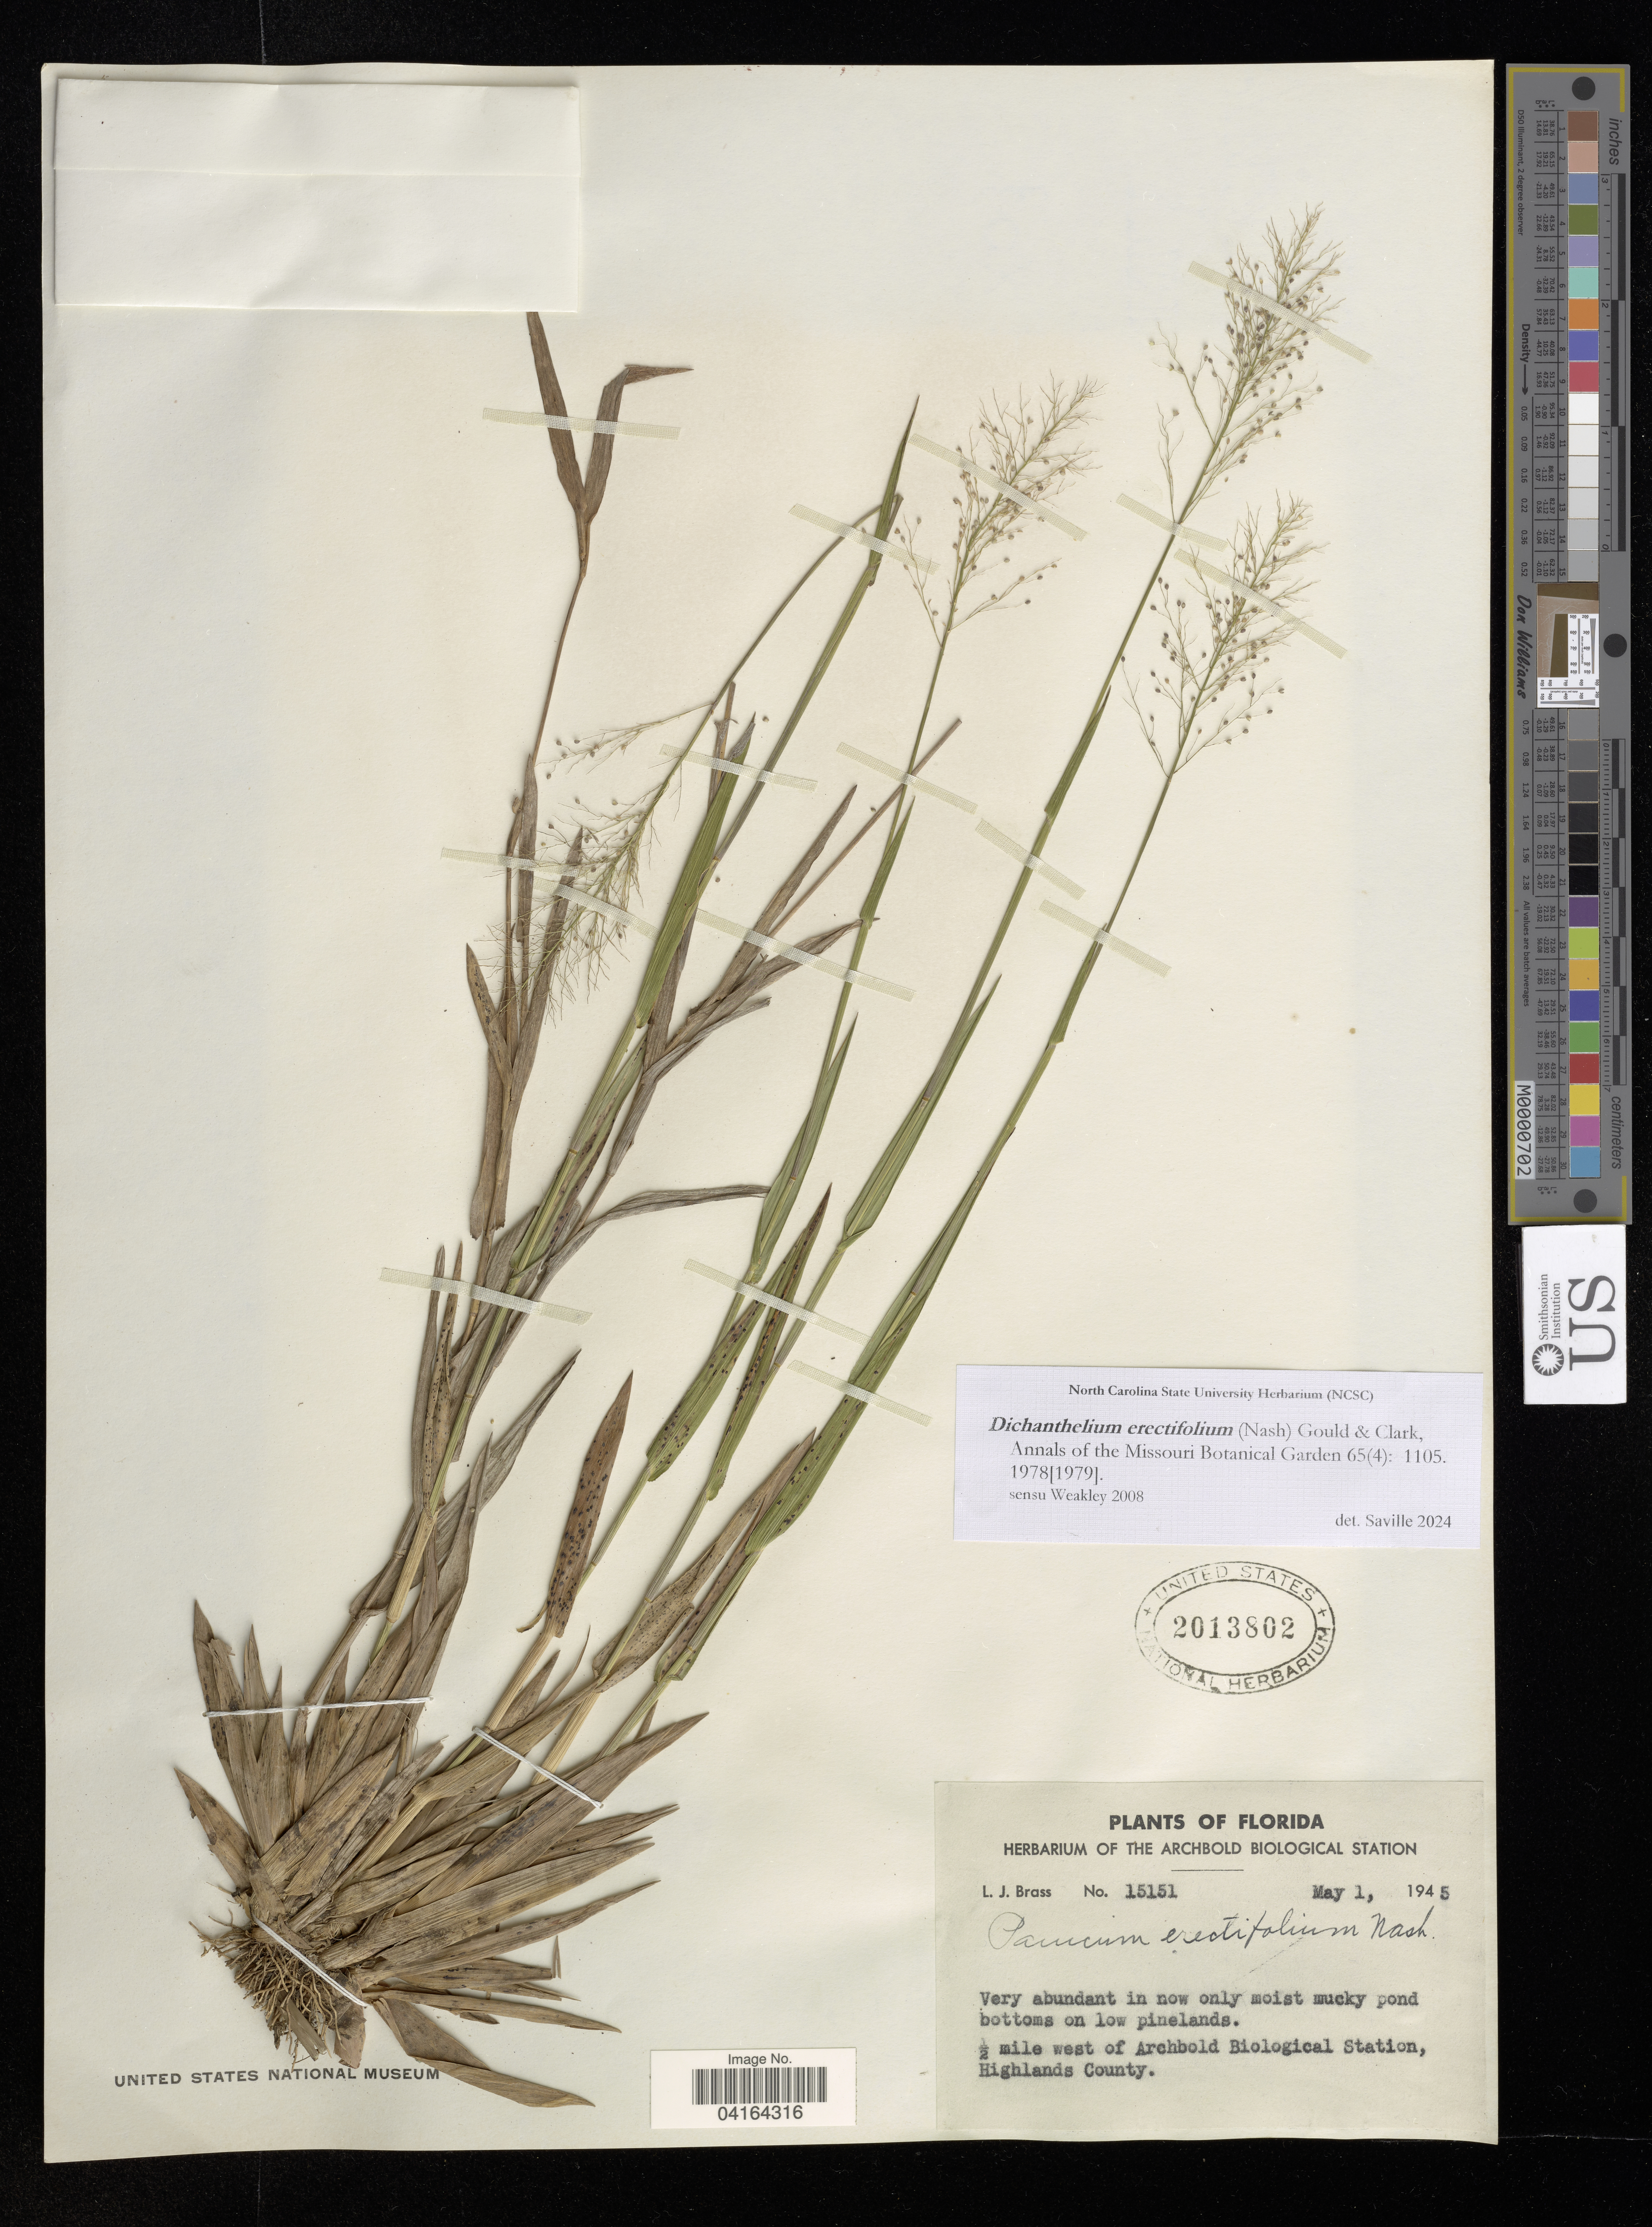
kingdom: Plantae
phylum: Tracheophyta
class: Liliopsida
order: Poales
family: Poaceae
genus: Dichanthelium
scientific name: Dichanthelium erectifolium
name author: (Nash) Gould & C.A. Clark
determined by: Saville, A. C., (NCSC), North Carolina State University (UNITED STATES)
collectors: L. J. Brass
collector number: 15151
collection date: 1945-05-01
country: United States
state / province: Florida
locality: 1/2 mile west of Archbold Biological Station, Highlands County.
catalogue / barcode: US 2013802